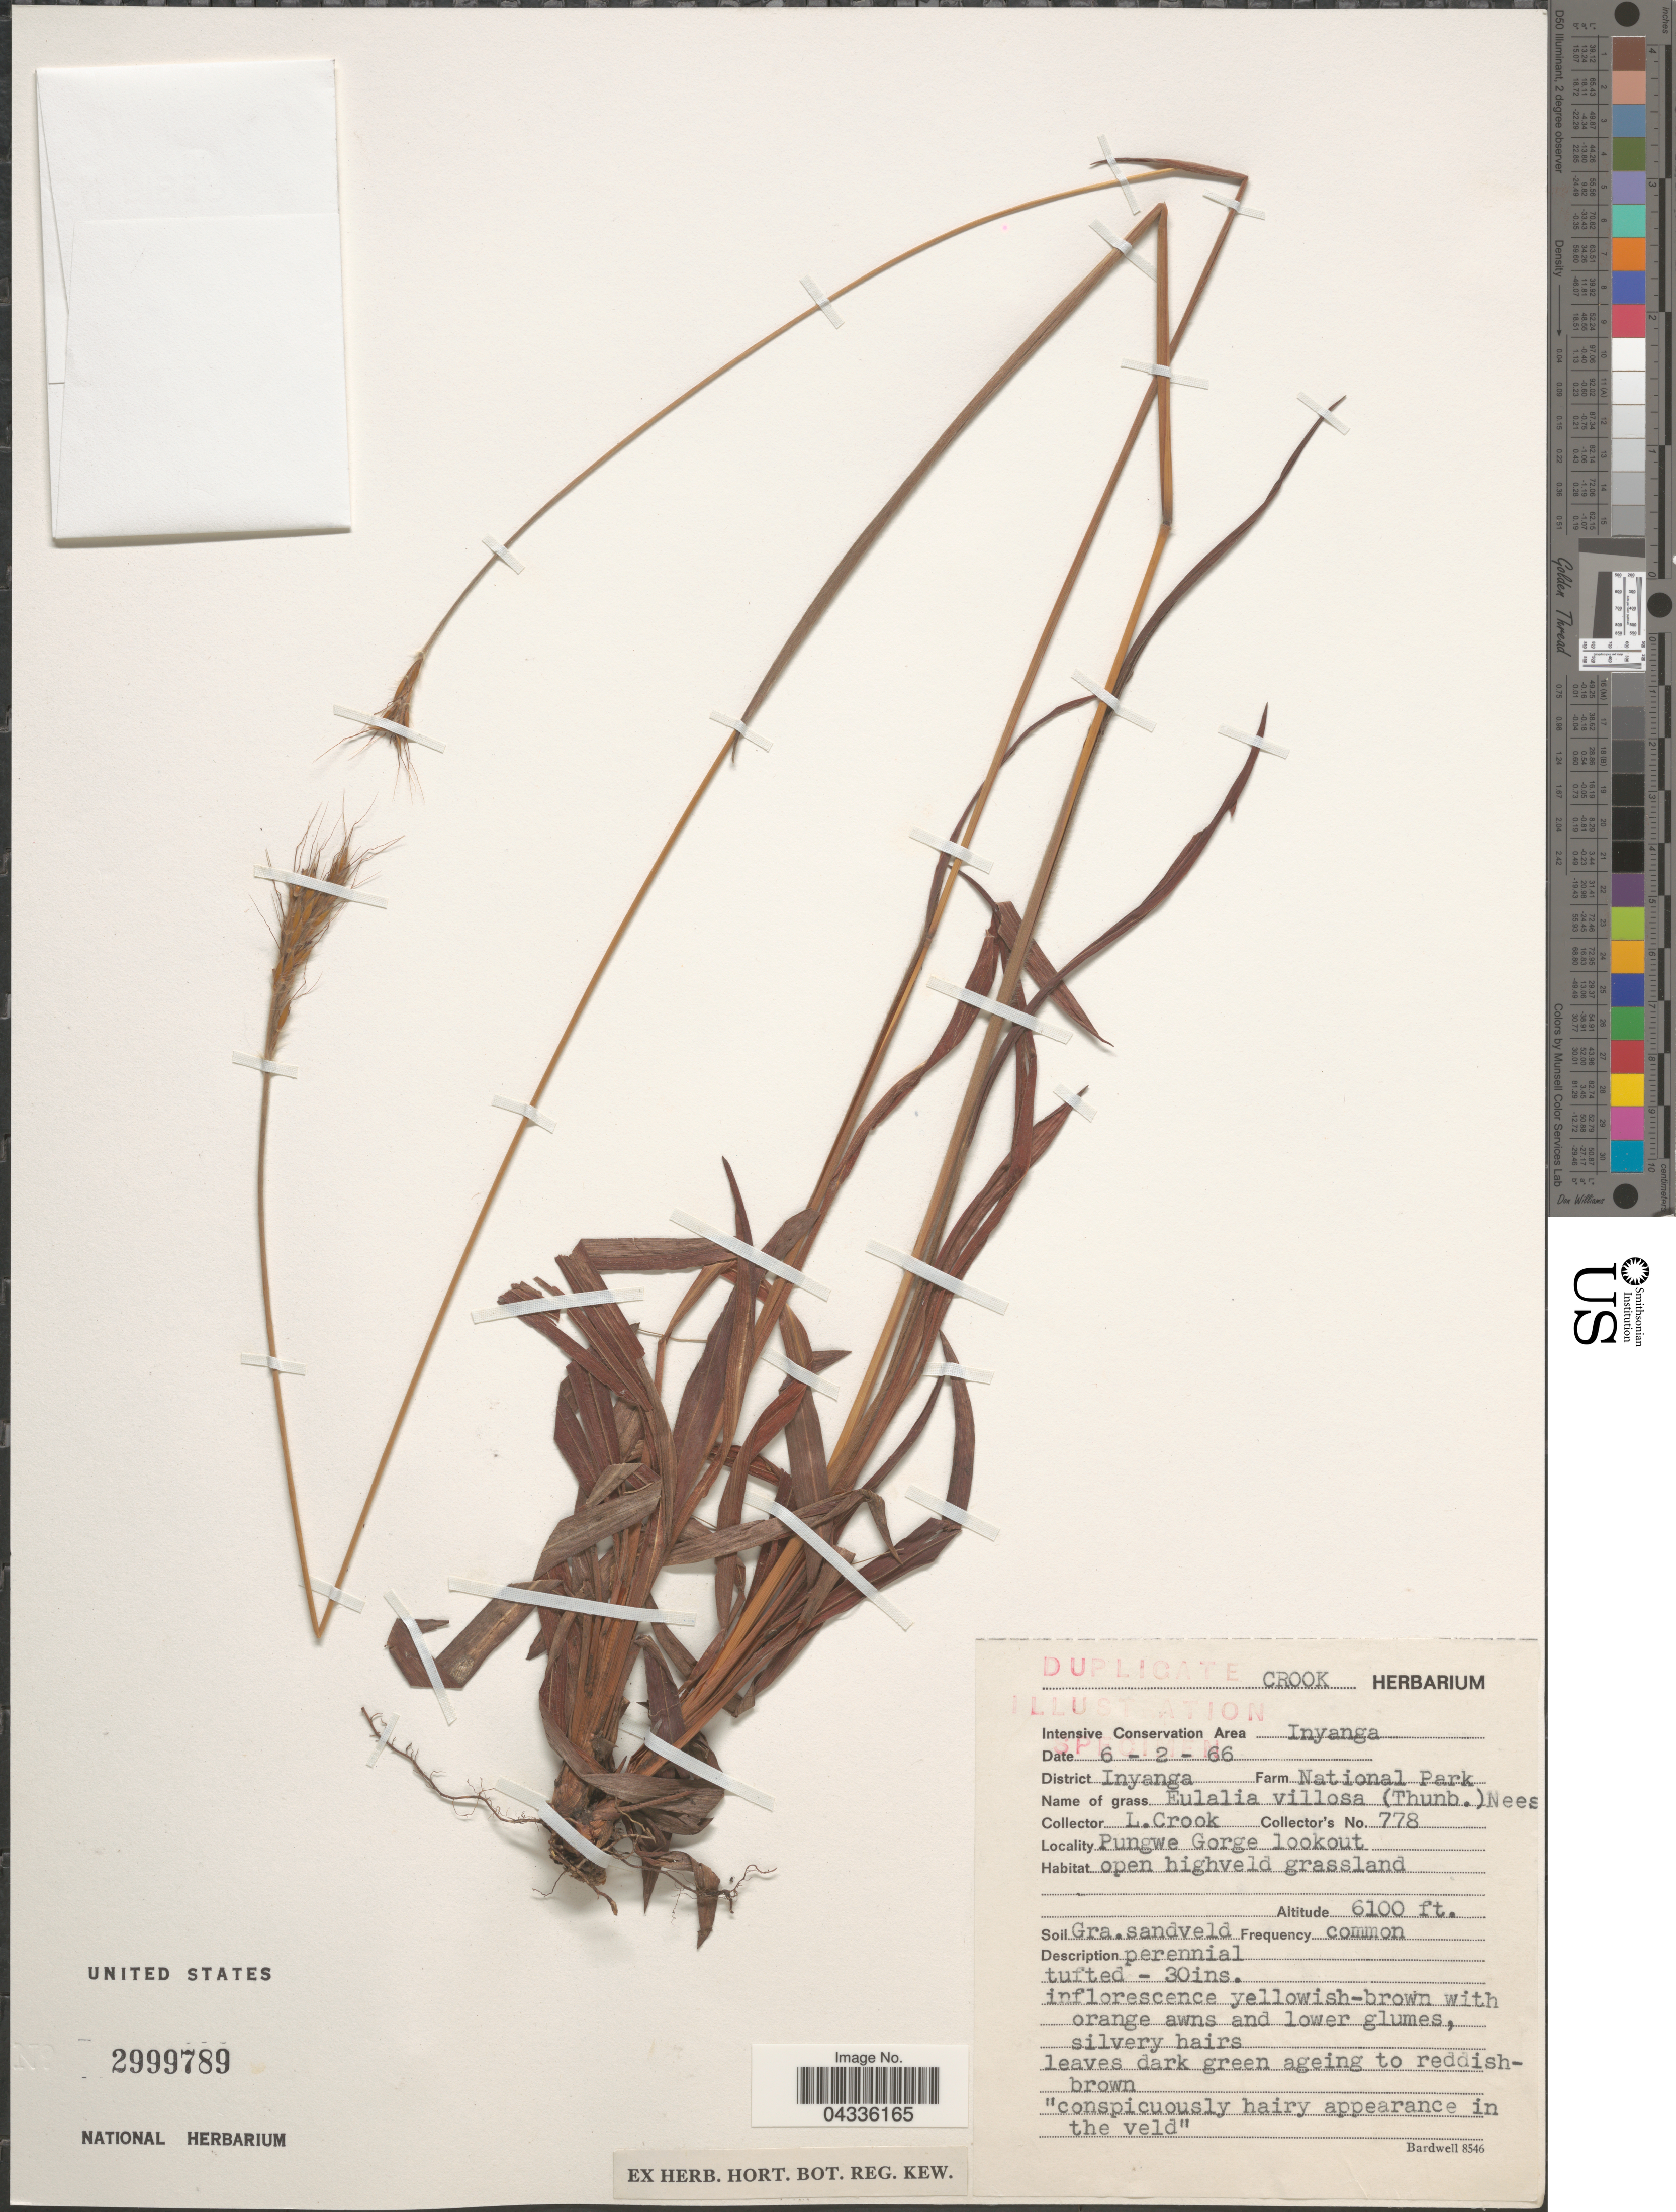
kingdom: Plantae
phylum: Tracheophyta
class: Liliopsida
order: Poales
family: Poaceae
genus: Eulalia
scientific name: Eulalia villosa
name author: (Thunb.) Nees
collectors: L. Crook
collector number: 778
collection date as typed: Transcribed d/m/y: 6/2/66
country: Zimbabwe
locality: Pungwe Gorge lookout.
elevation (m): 1859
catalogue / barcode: US 2999789